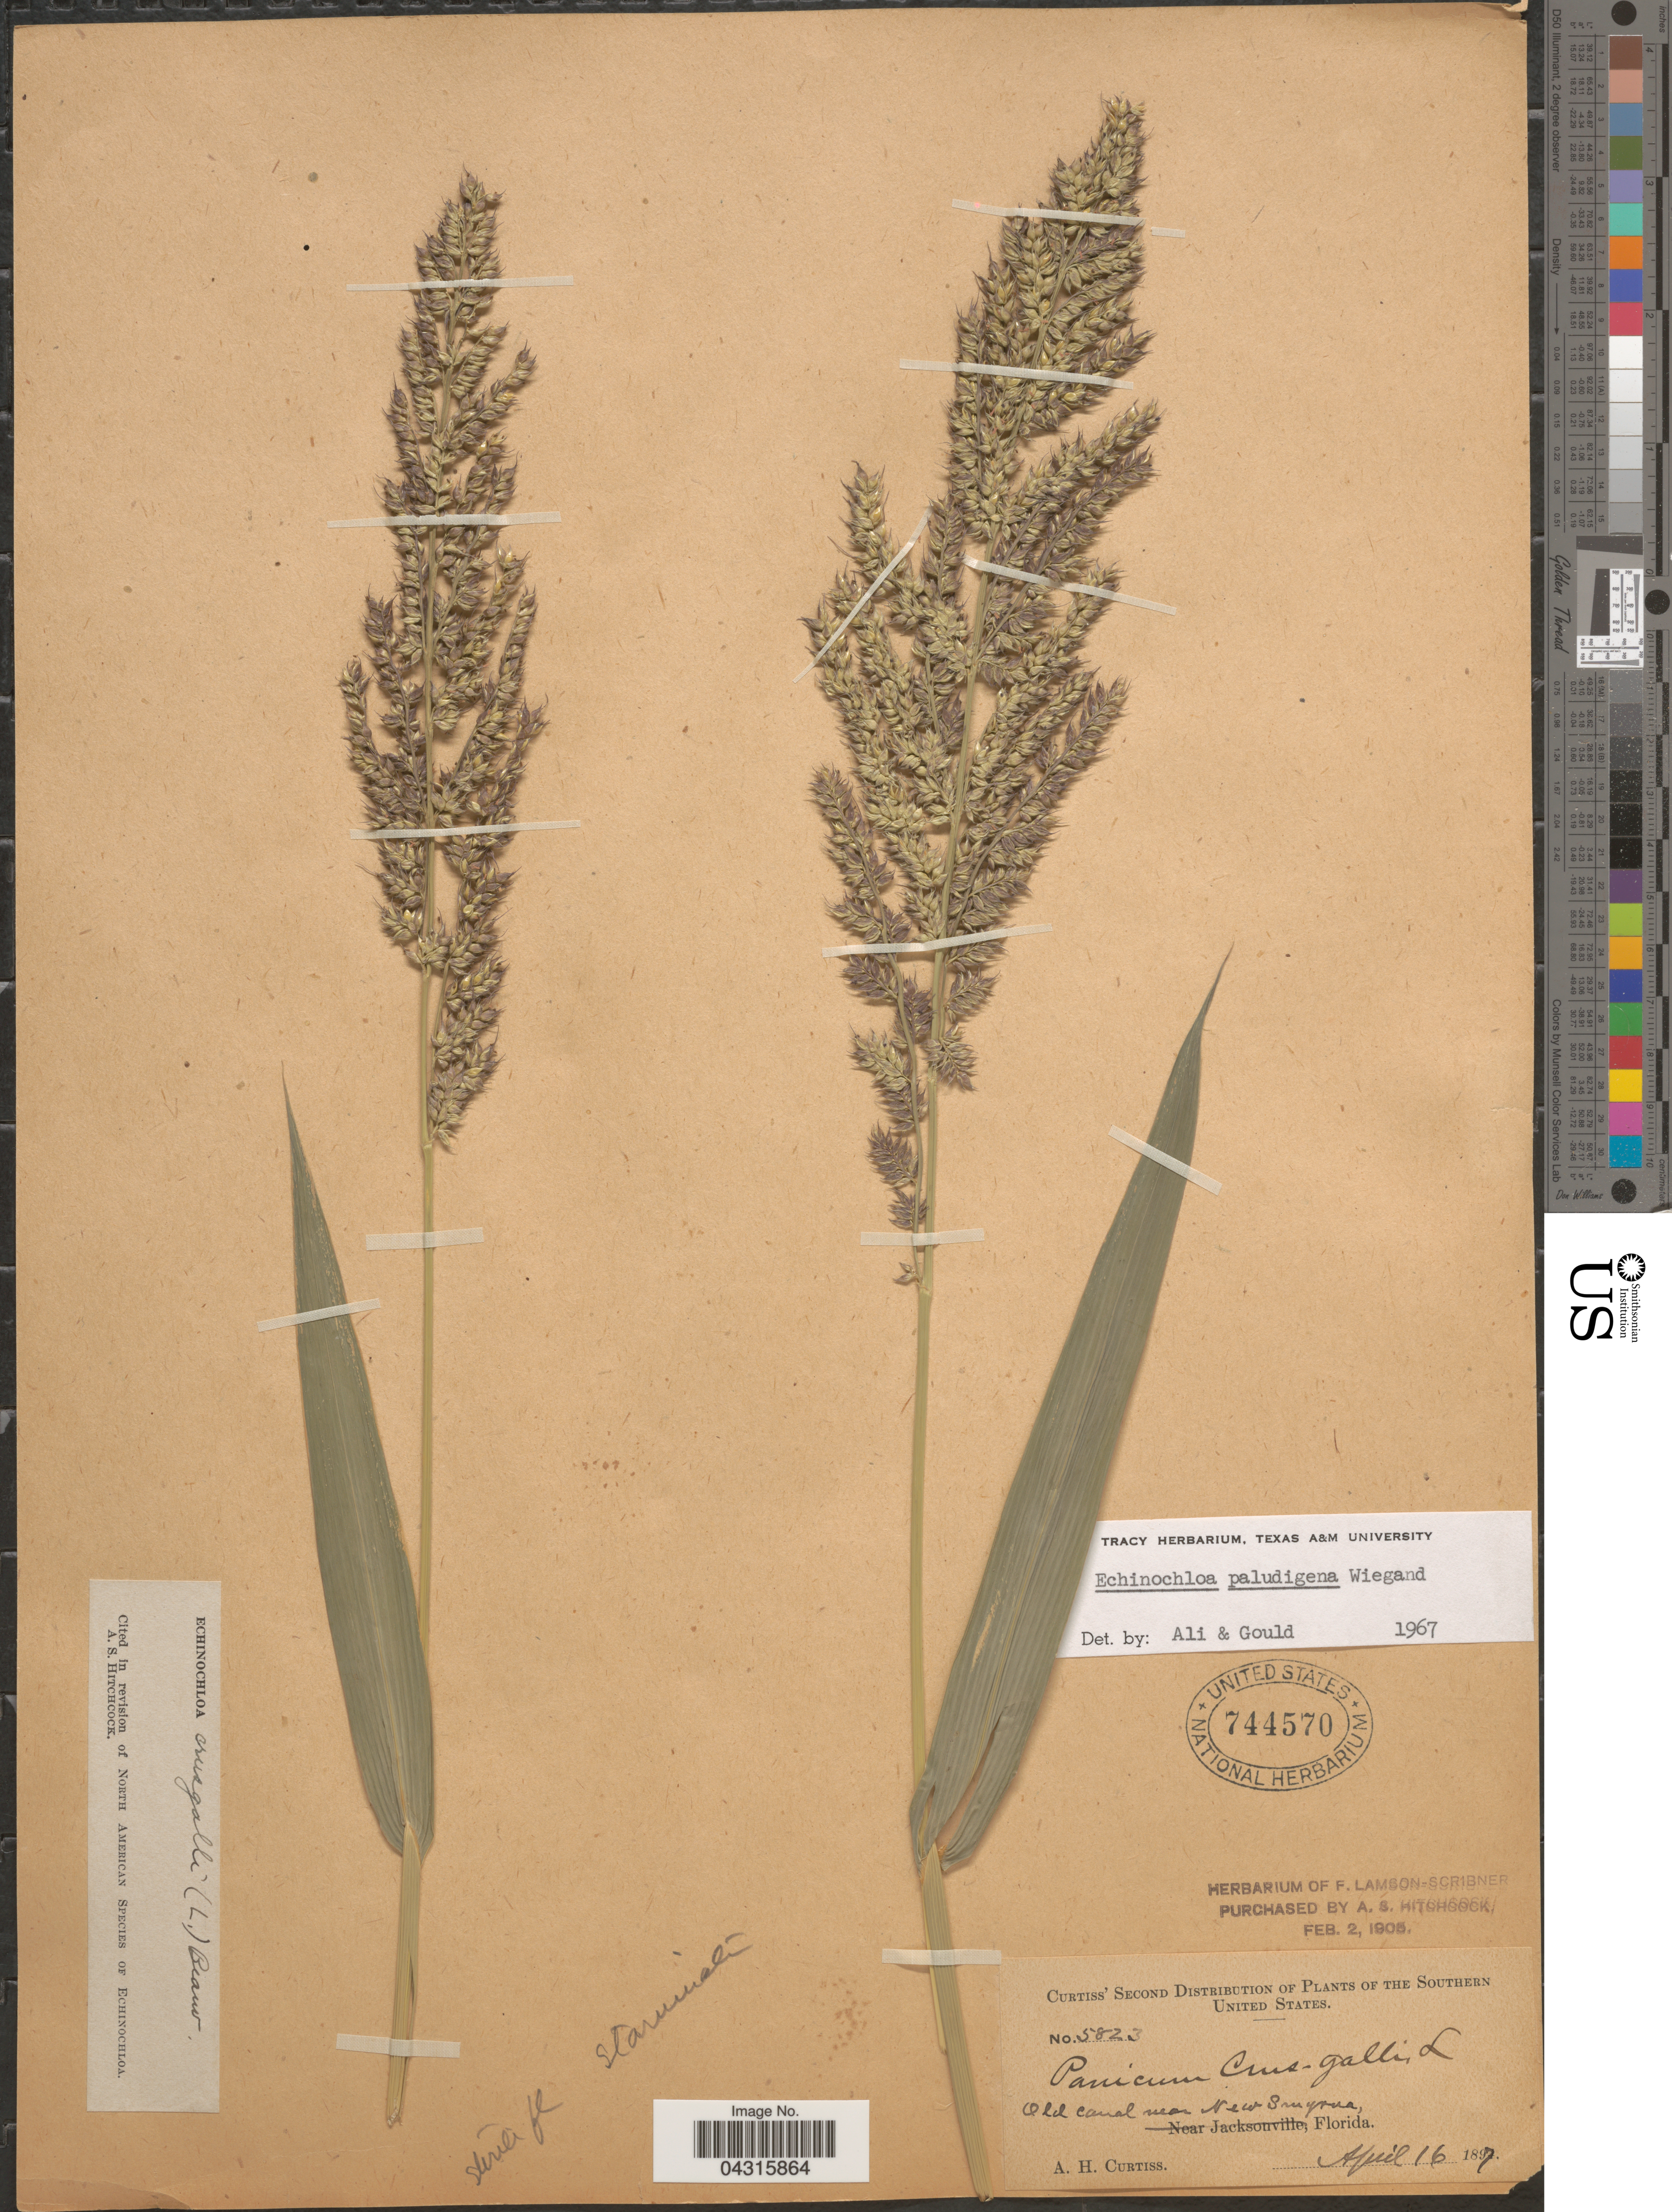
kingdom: Plantae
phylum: Tracheophyta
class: Liliopsida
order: Poales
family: Poaceae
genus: Echinochloa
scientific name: Echinochloa paludigena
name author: Wiegand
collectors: A. H. Curtiss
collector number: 5823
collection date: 1897-04-16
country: United States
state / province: Florida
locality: The Southern United States. Old canal near New Smyrna.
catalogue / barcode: US 744570